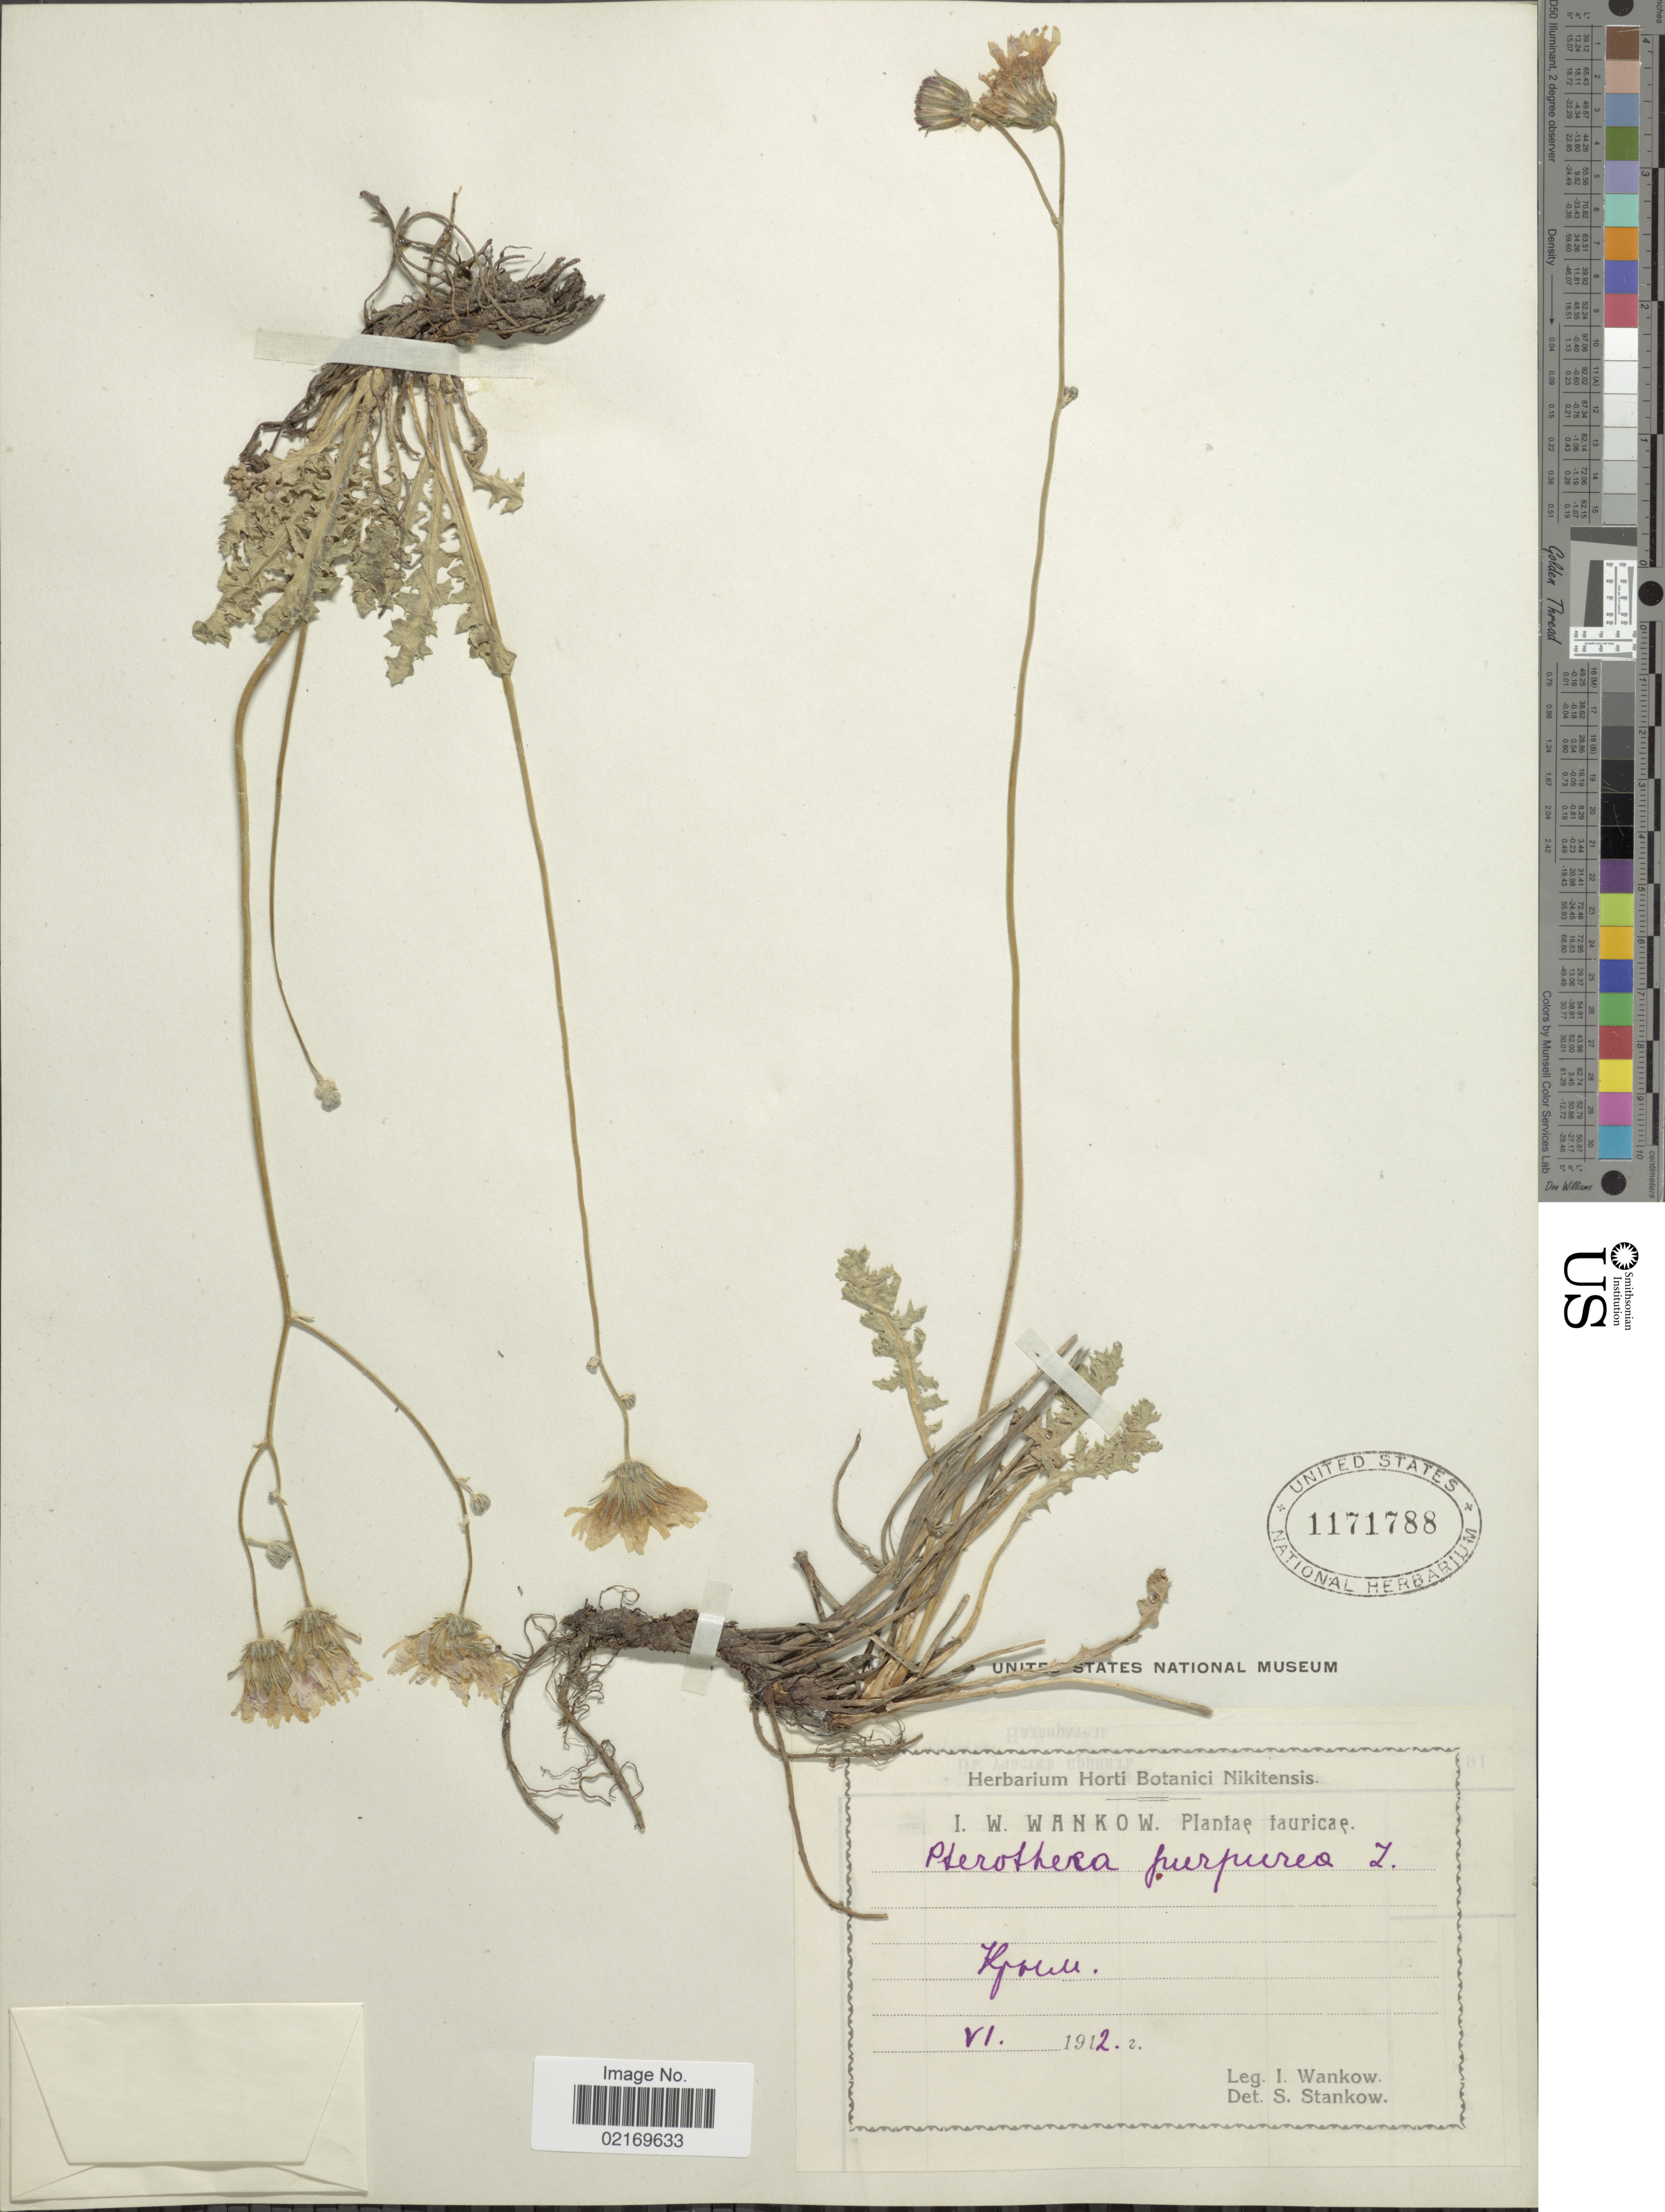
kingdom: Plantae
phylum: Tracheophyta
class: Magnoliopsida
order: Asterales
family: Asteraceae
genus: Crepis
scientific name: Crepis purpurea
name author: (Willd.) M. Bieb.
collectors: I. Wankow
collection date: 1912-06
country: Ukraine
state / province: Crimea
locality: Tauricae, Krym.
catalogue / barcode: US 1171788